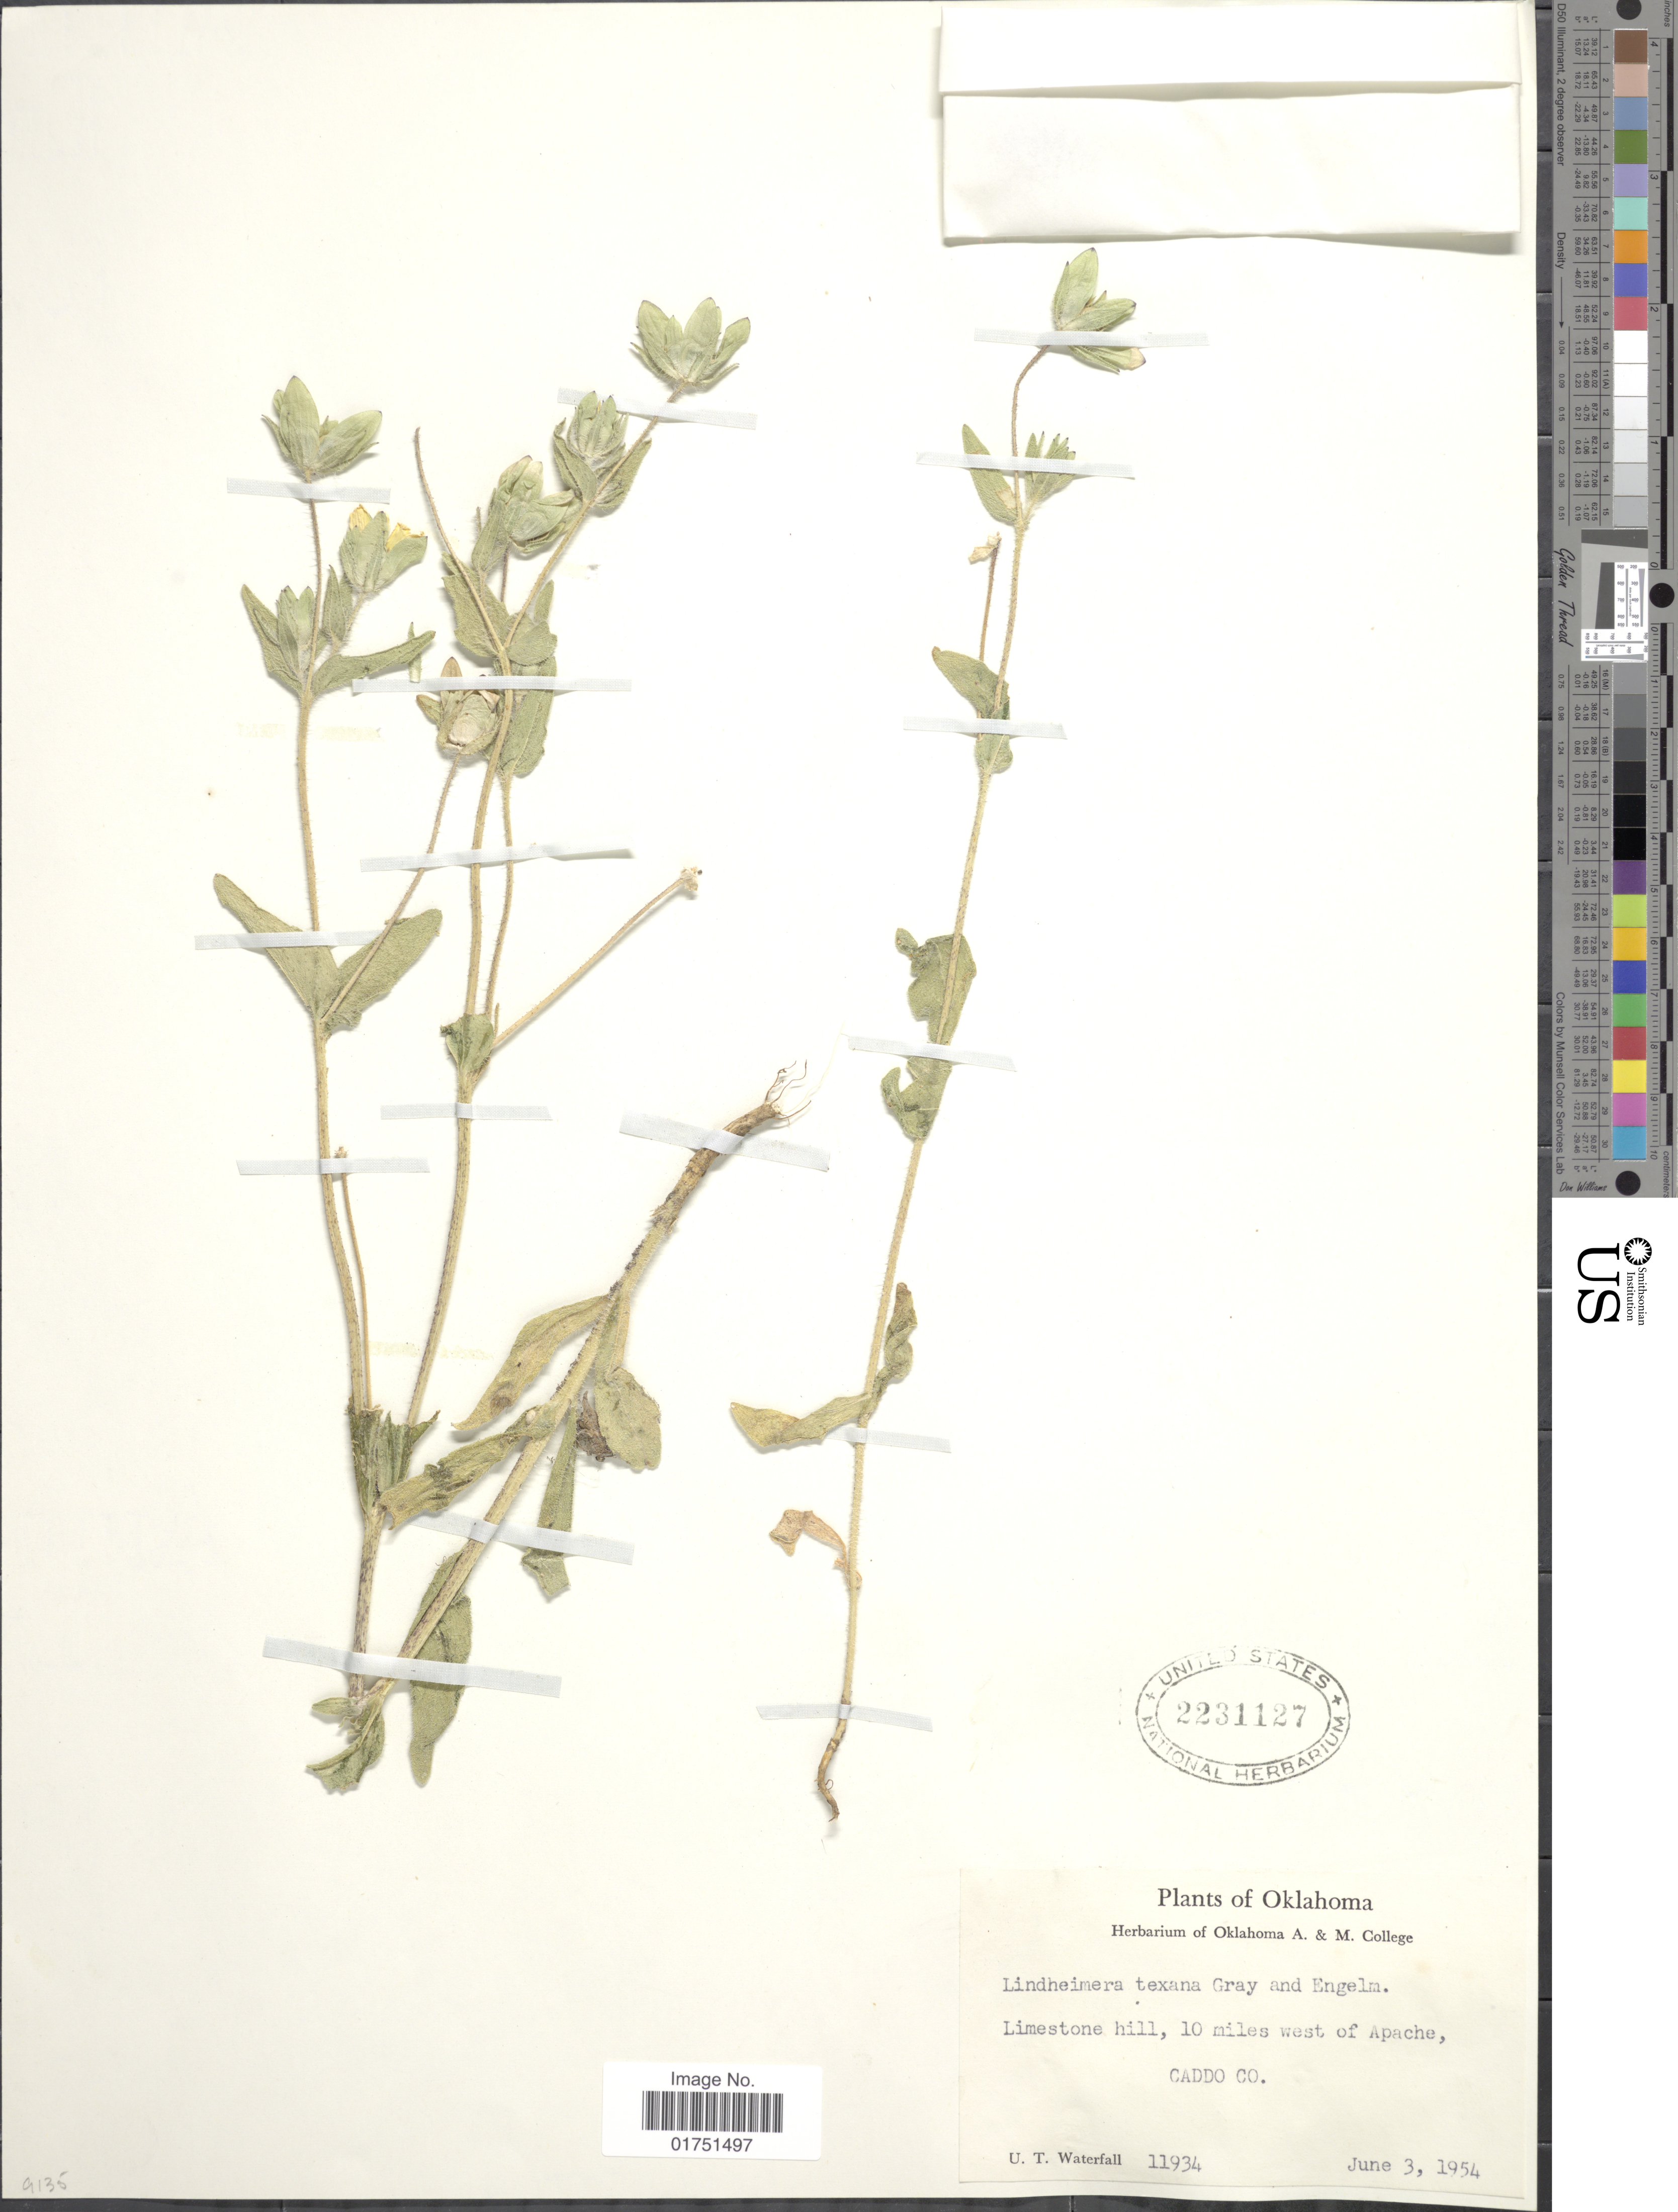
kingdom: Plantae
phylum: Tracheophyta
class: Magnoliopsida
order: Asterales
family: Asteraceae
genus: Lindheimera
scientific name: Lindheimera texana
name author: A. Gray & Engelm. in A. Gray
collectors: U. T. Waterfall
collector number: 11934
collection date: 1954-06-03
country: United States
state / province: Oklahoma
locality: Limestone hill, 10 miles west of Apache, Caddo Co.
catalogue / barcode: US 2231127